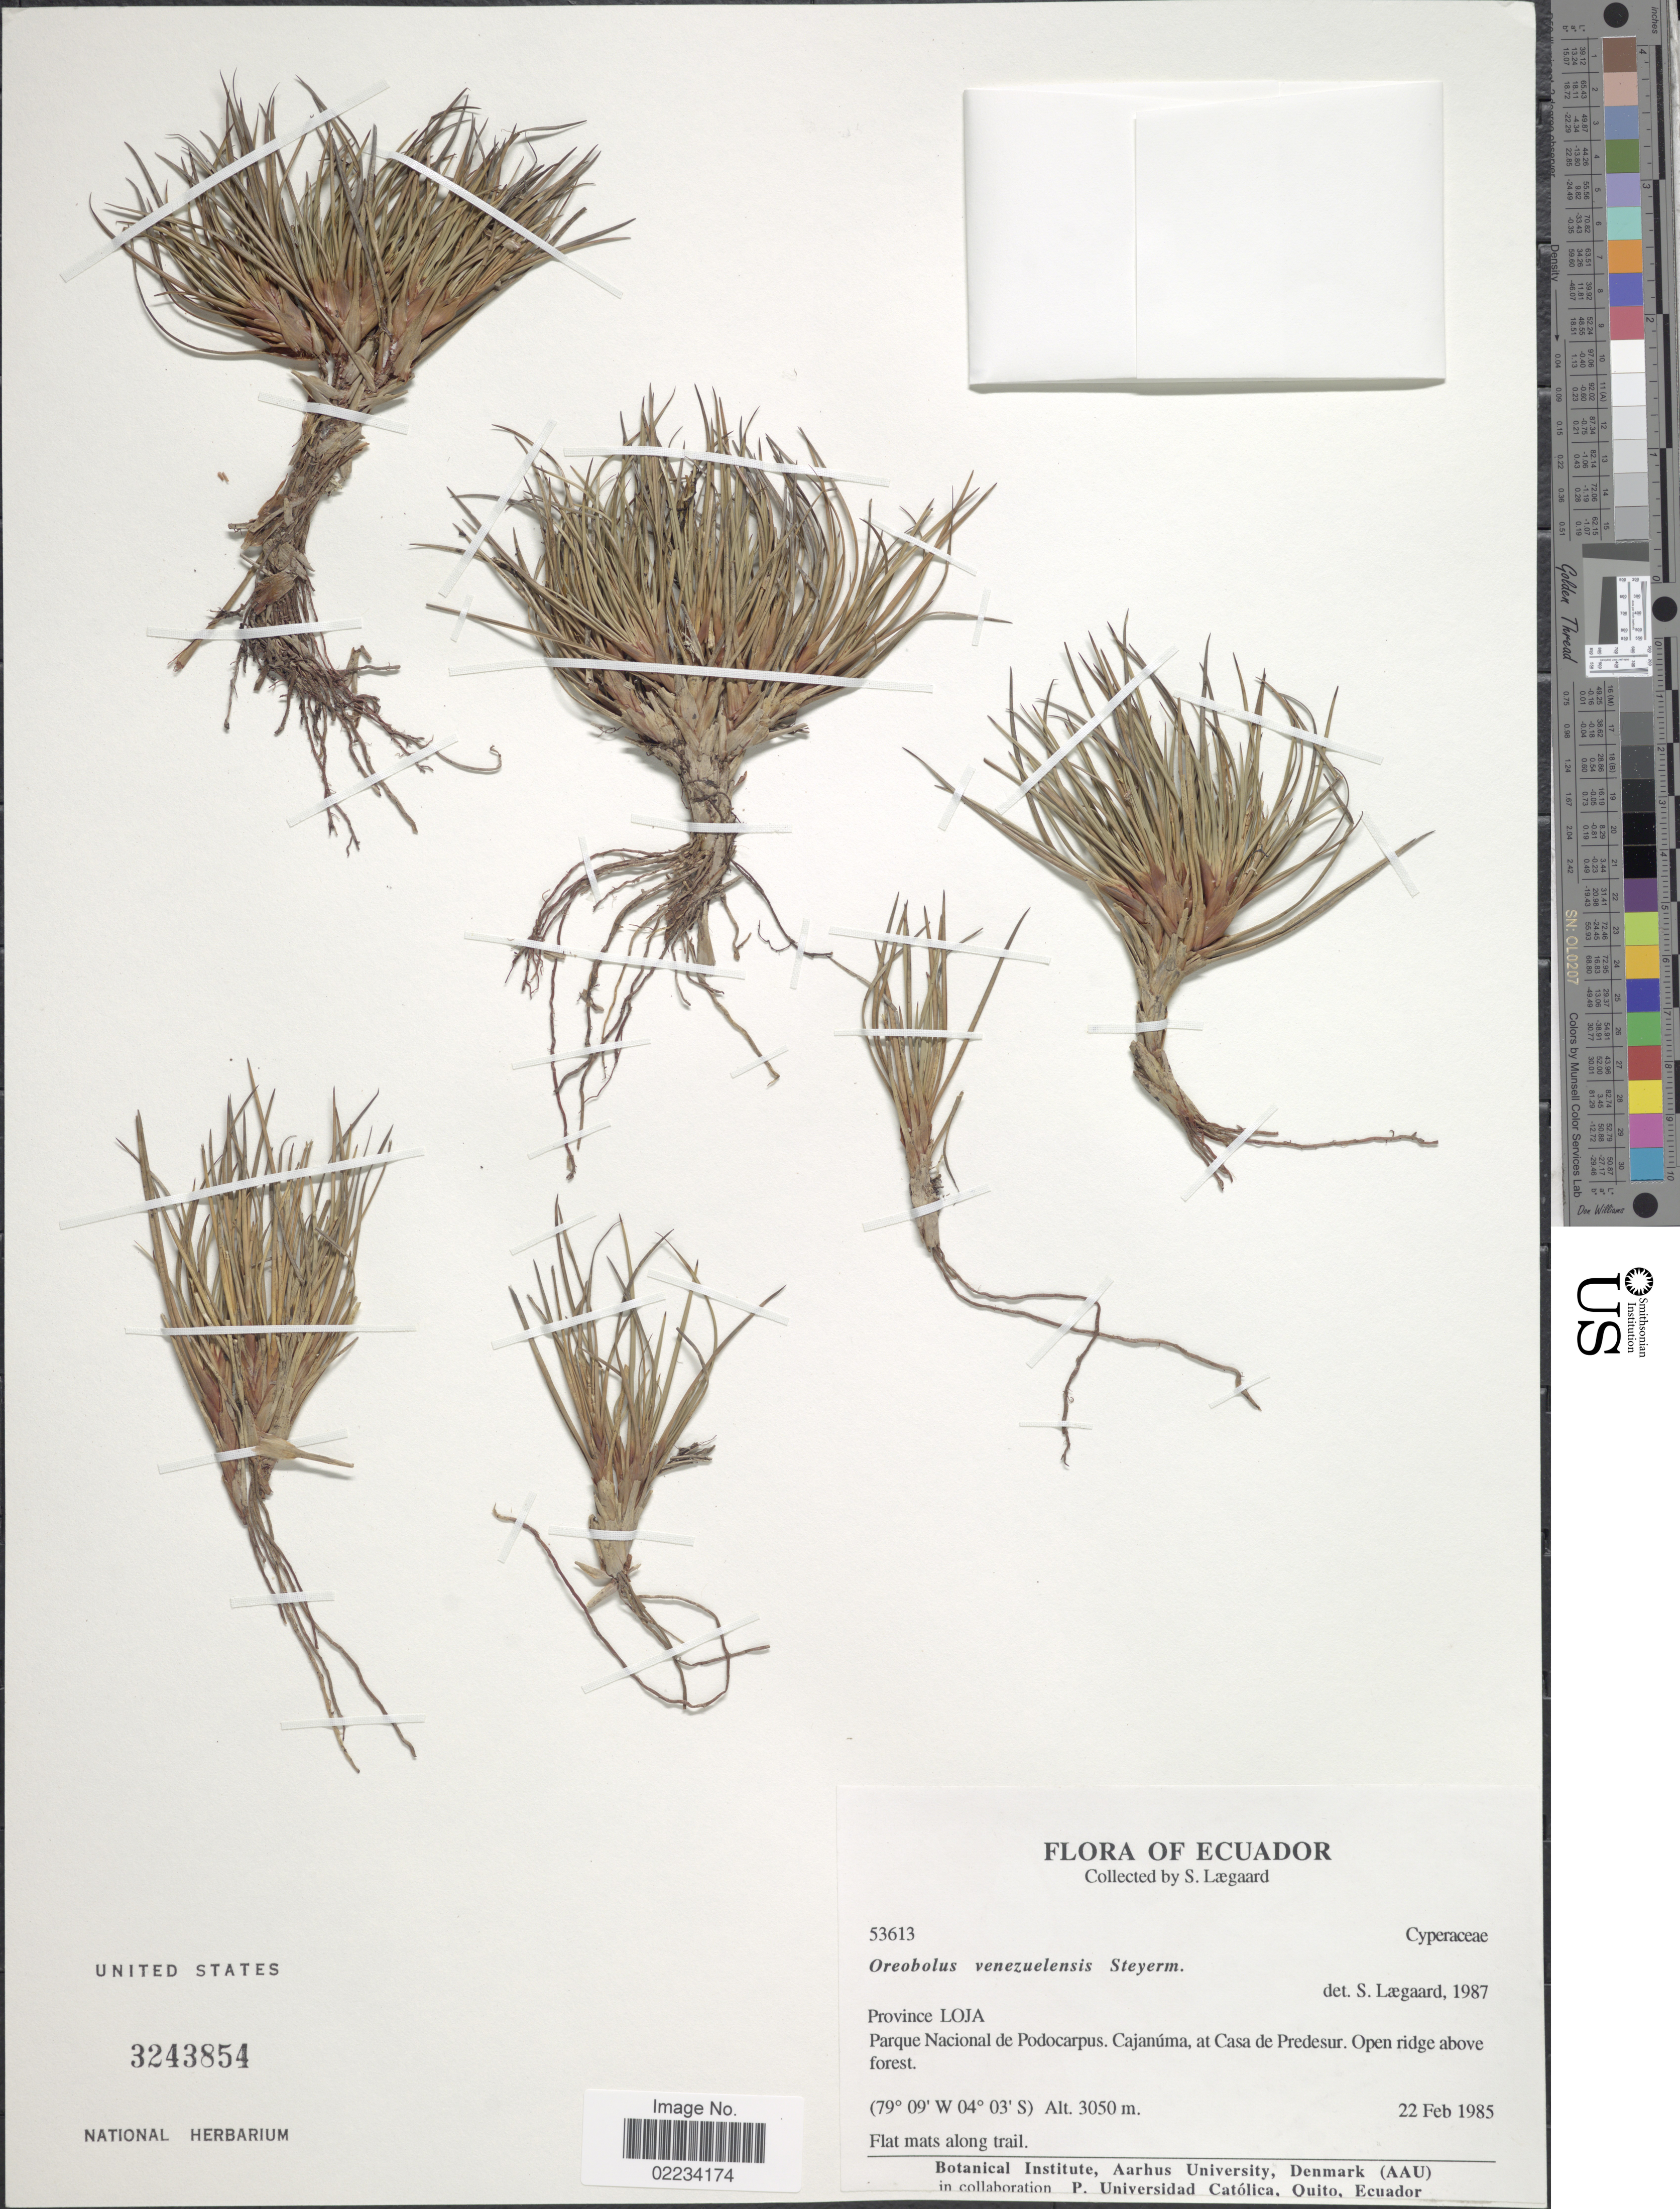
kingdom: Plantae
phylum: Tracheophyta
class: Liliopsida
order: Poales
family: Cyperaceae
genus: Oreobolus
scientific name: Oreobolus venezuelensis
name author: Steyerm.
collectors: S. Lægaard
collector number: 53613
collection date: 1985-02-22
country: Ecuador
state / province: Loja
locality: Parque Nacional de Podocarpus. Cajanúma, at casa de Predesur. Open ridge above forest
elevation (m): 3050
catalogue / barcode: US 3243854